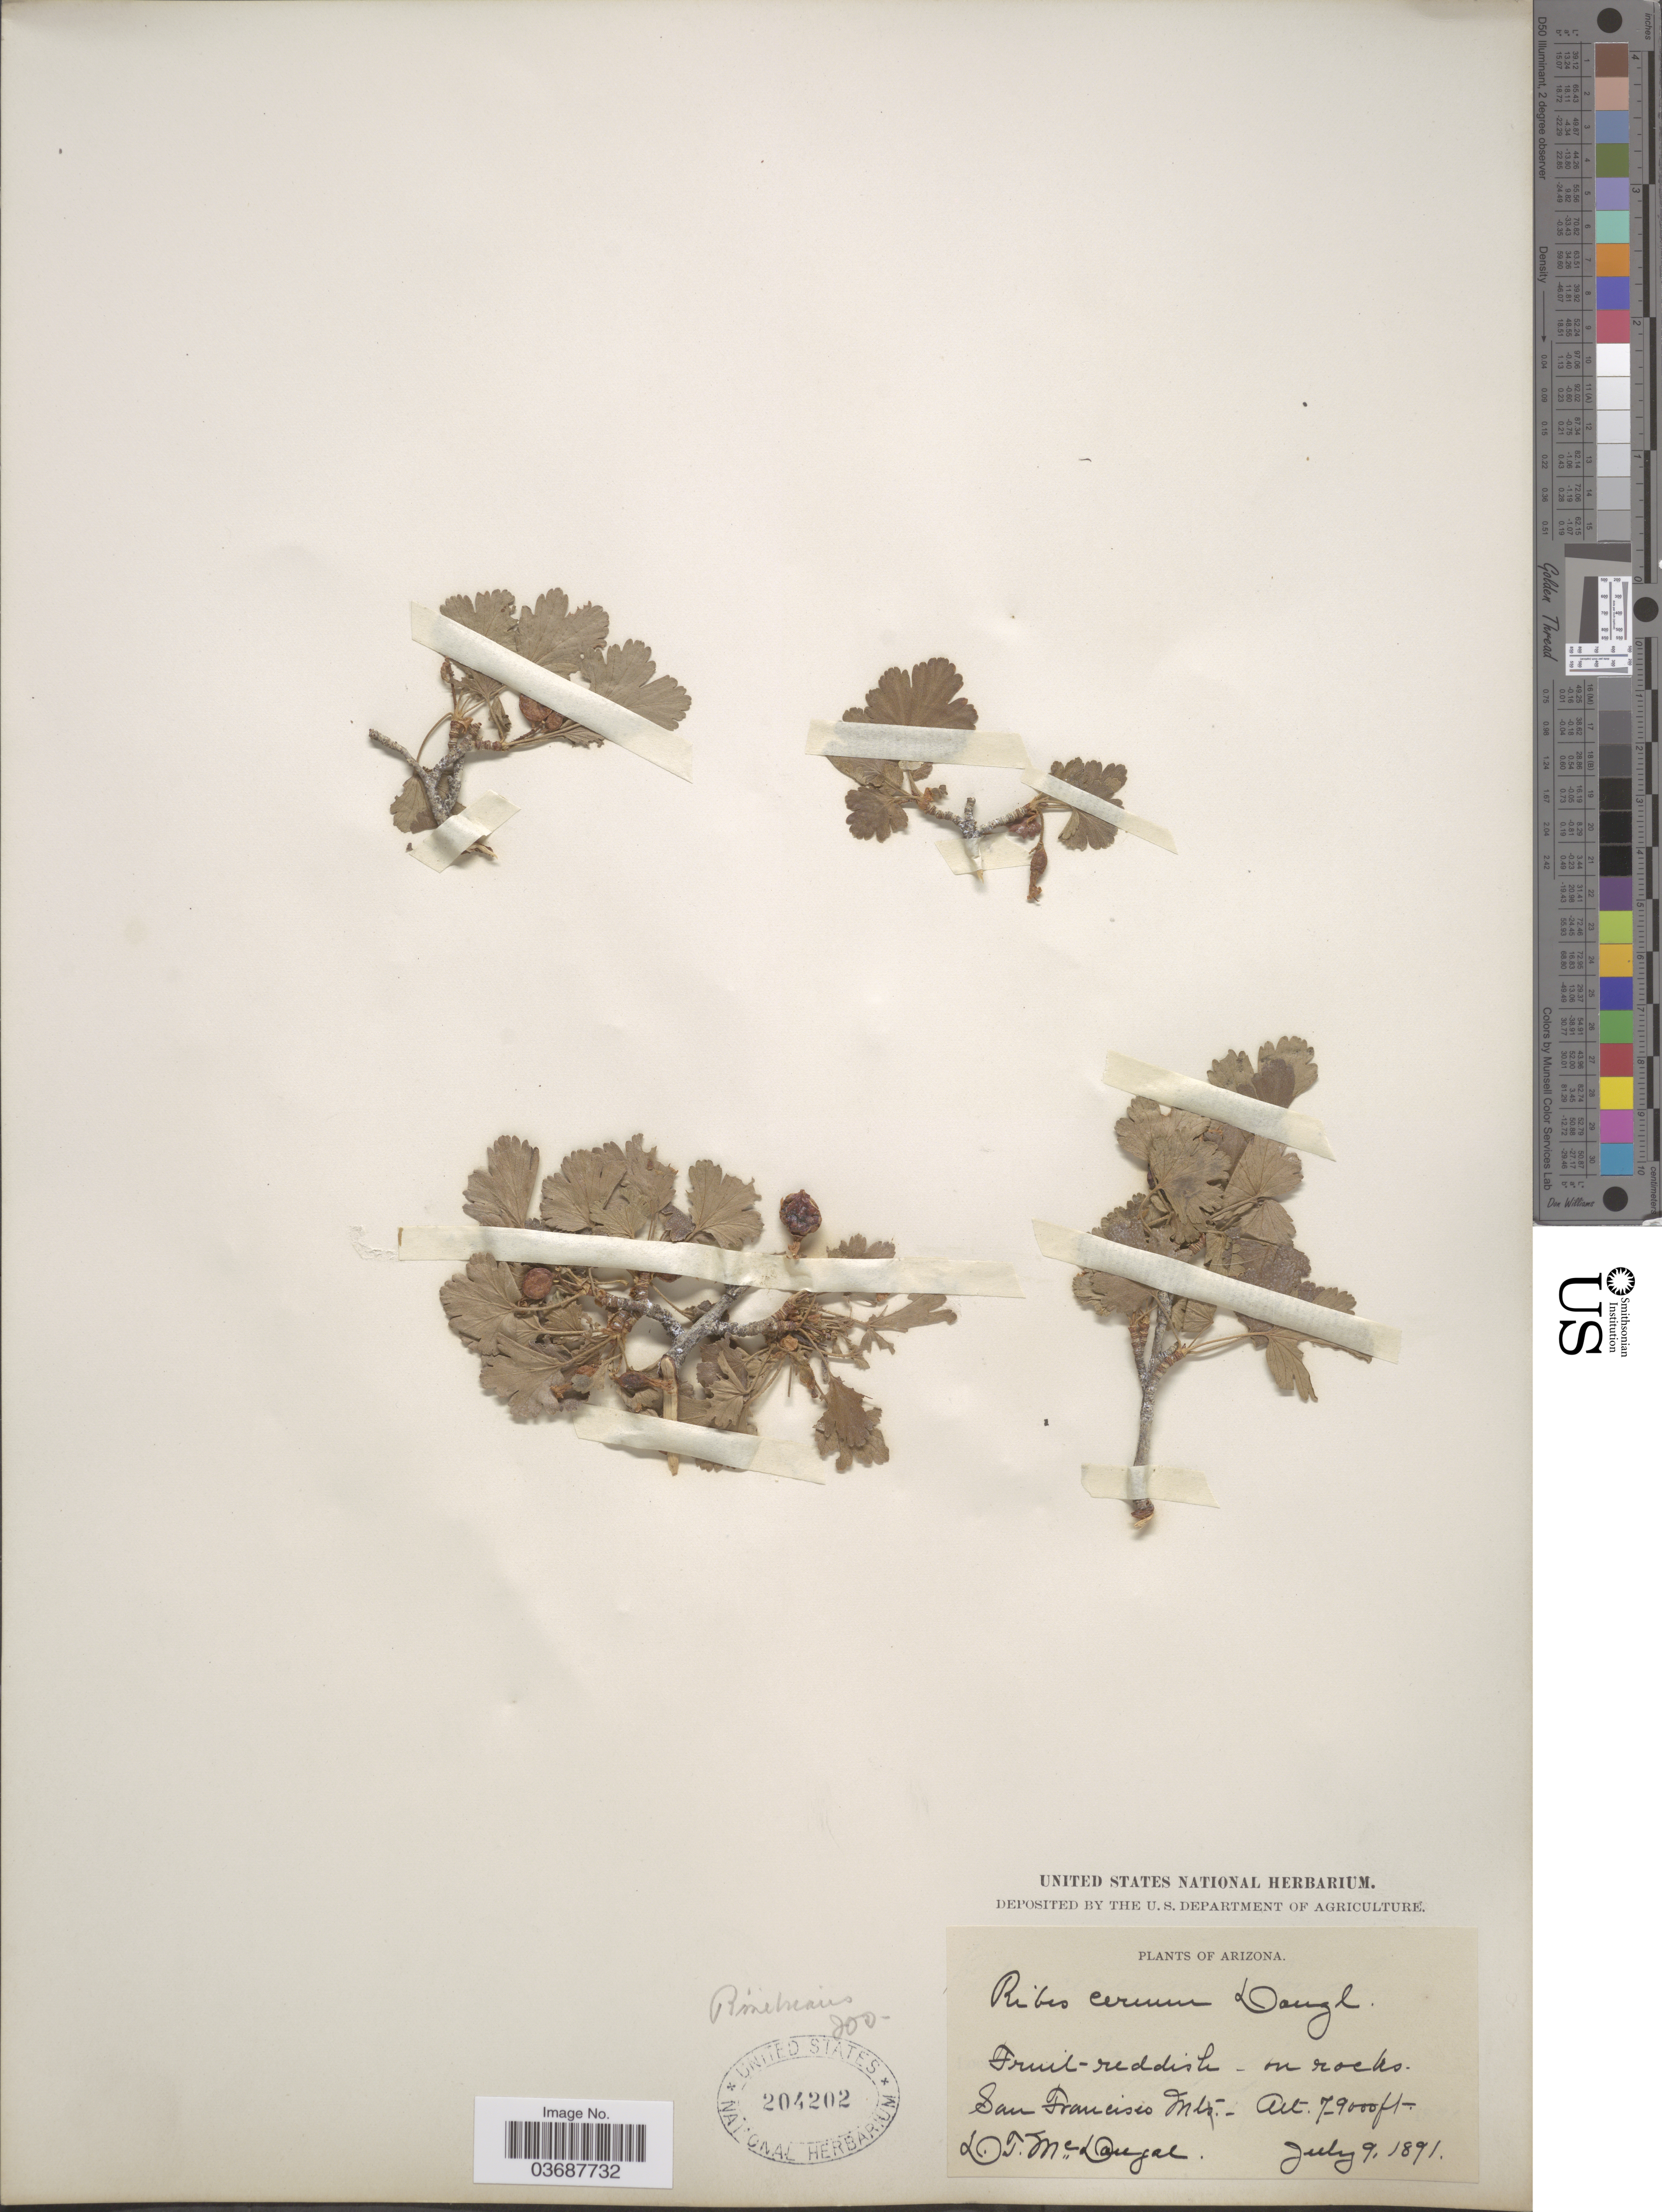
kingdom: Plantae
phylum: Tracheophyta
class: Magnoliopsida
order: Saxifragales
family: Grossulariaceae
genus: Ribes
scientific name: Ribes inebrians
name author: Lindl.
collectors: D. McDougal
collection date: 1891-07-09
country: United States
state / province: Arizona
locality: San Francisco Mt.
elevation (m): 2408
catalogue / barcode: US 204202